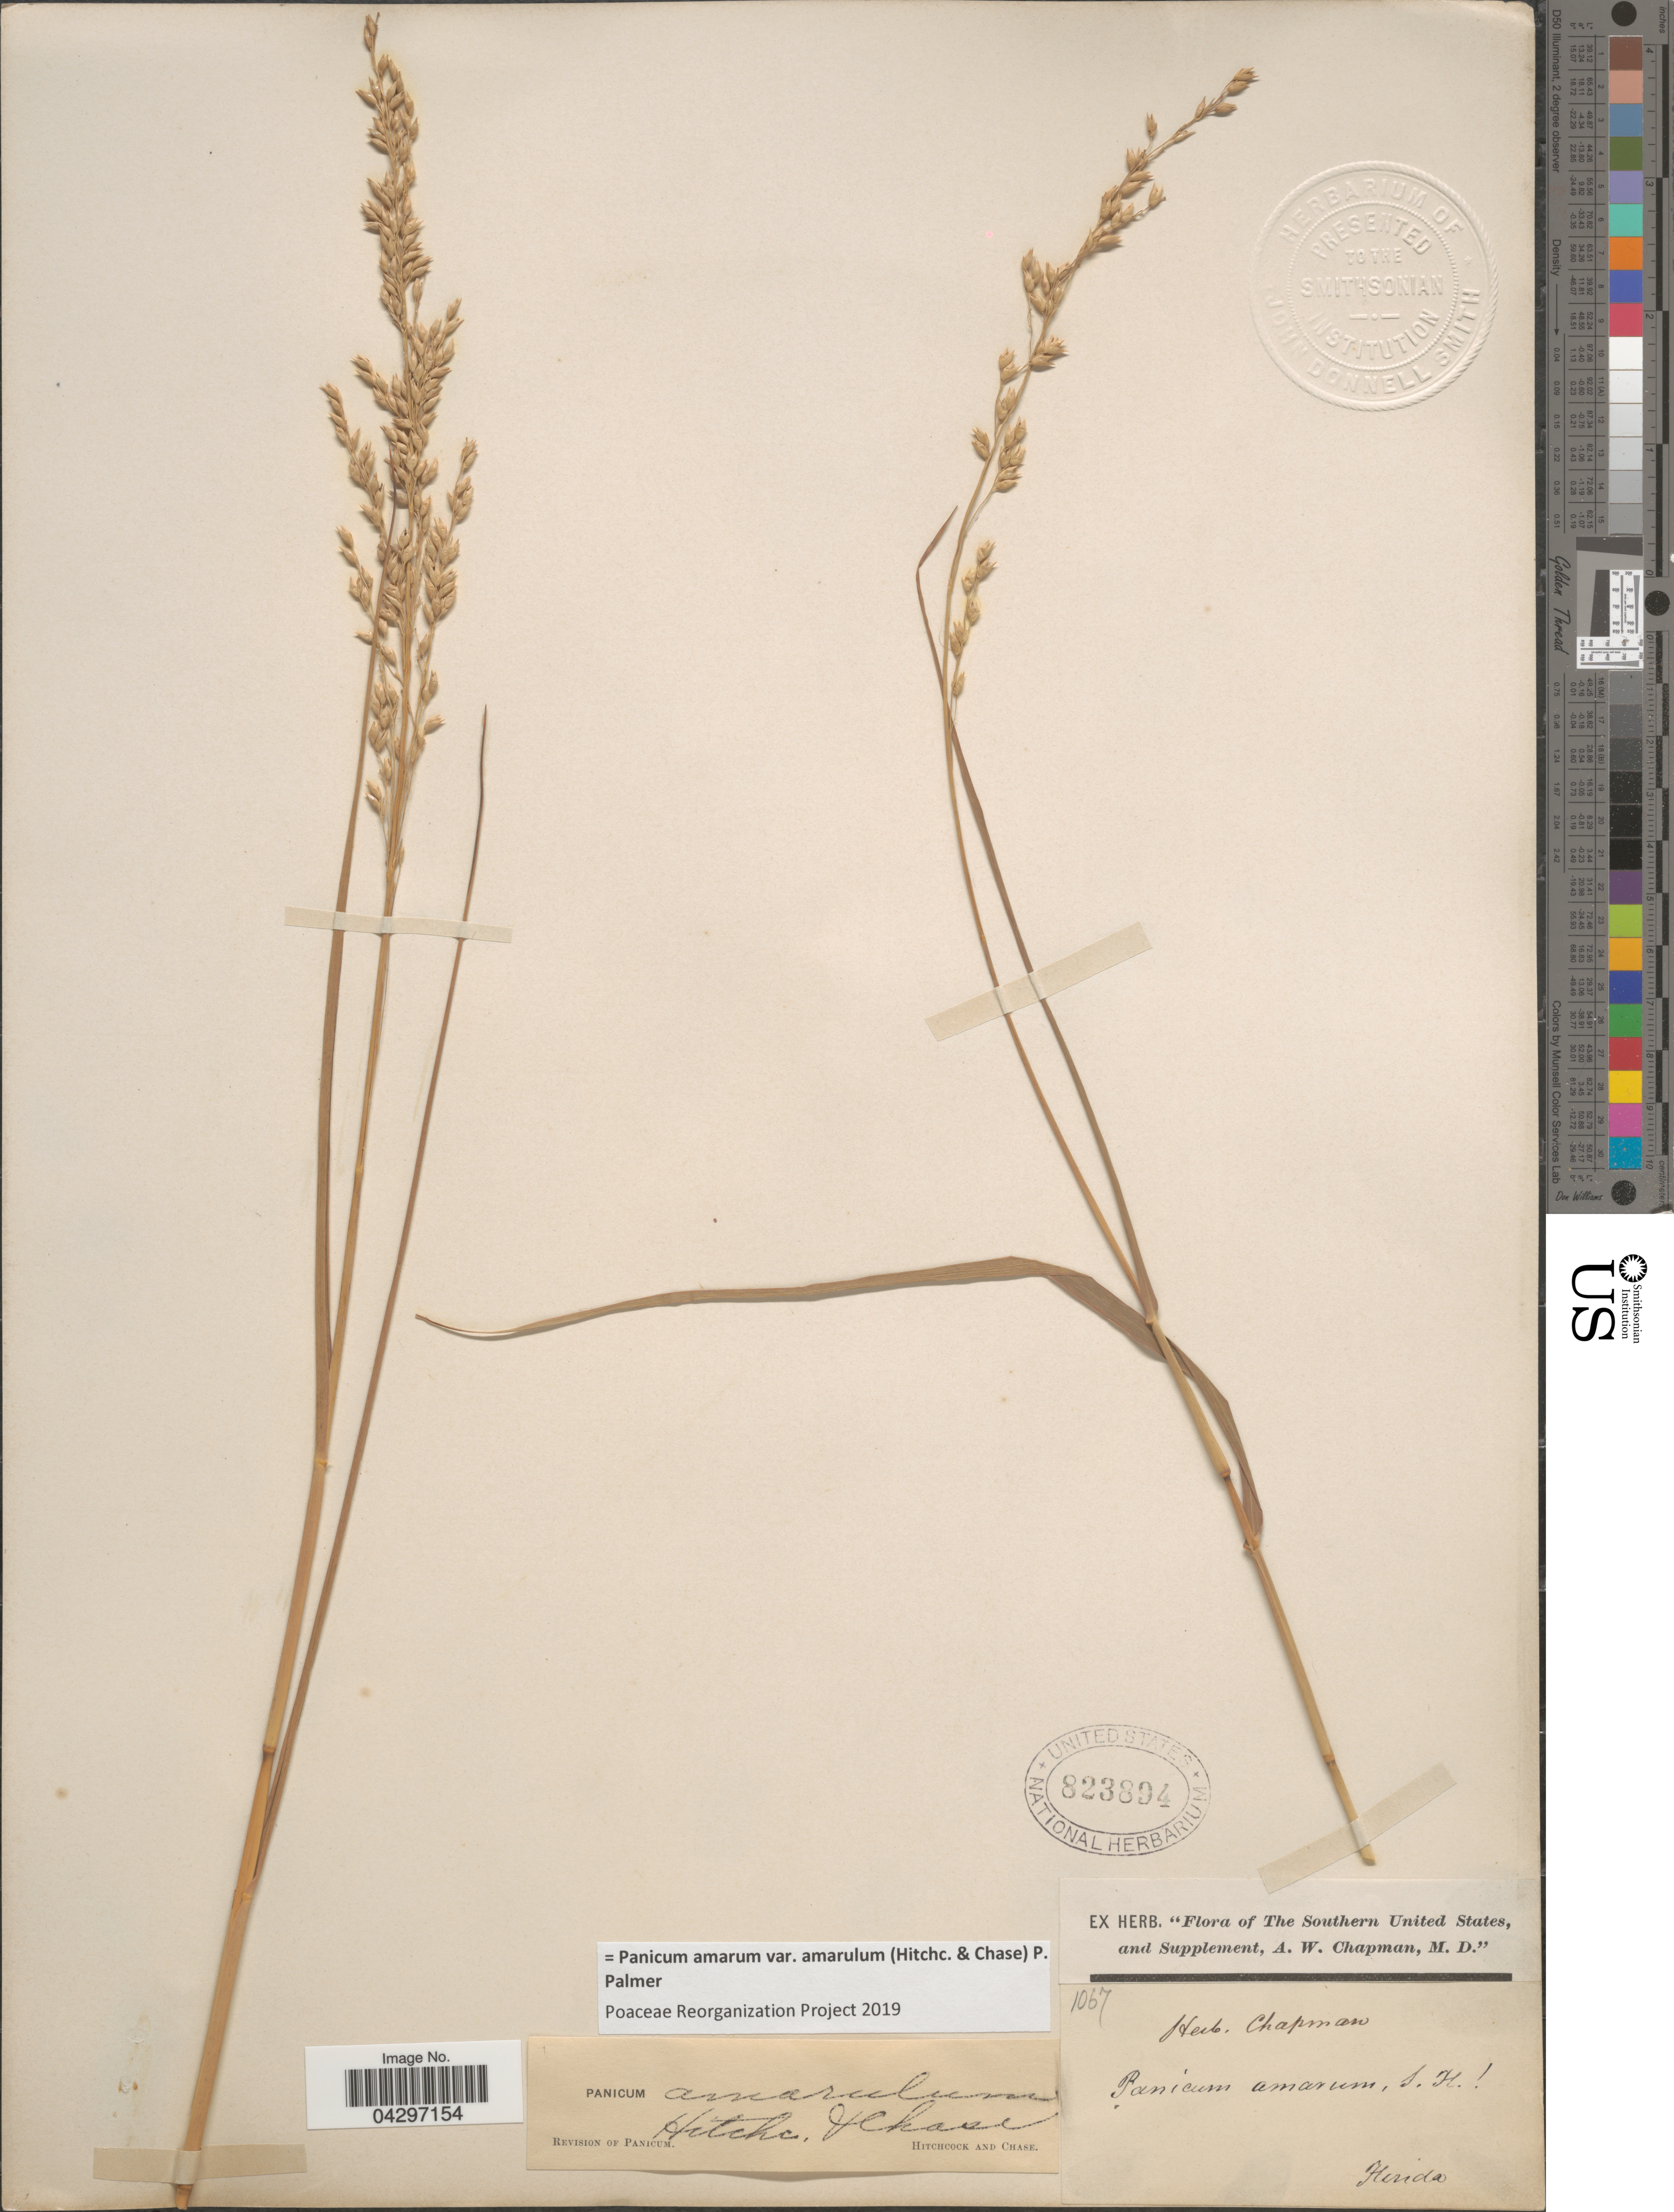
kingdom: Plantae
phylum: Tracheophyta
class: Liliopsida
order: Poales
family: Poaceae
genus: Panicum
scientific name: Panicum amarum var. amarulum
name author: (Hitchc. & Chase) Freckmann & Lelong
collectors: A. D. Chapman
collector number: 1067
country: United States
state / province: Florida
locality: The Southern United States.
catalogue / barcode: US 823894